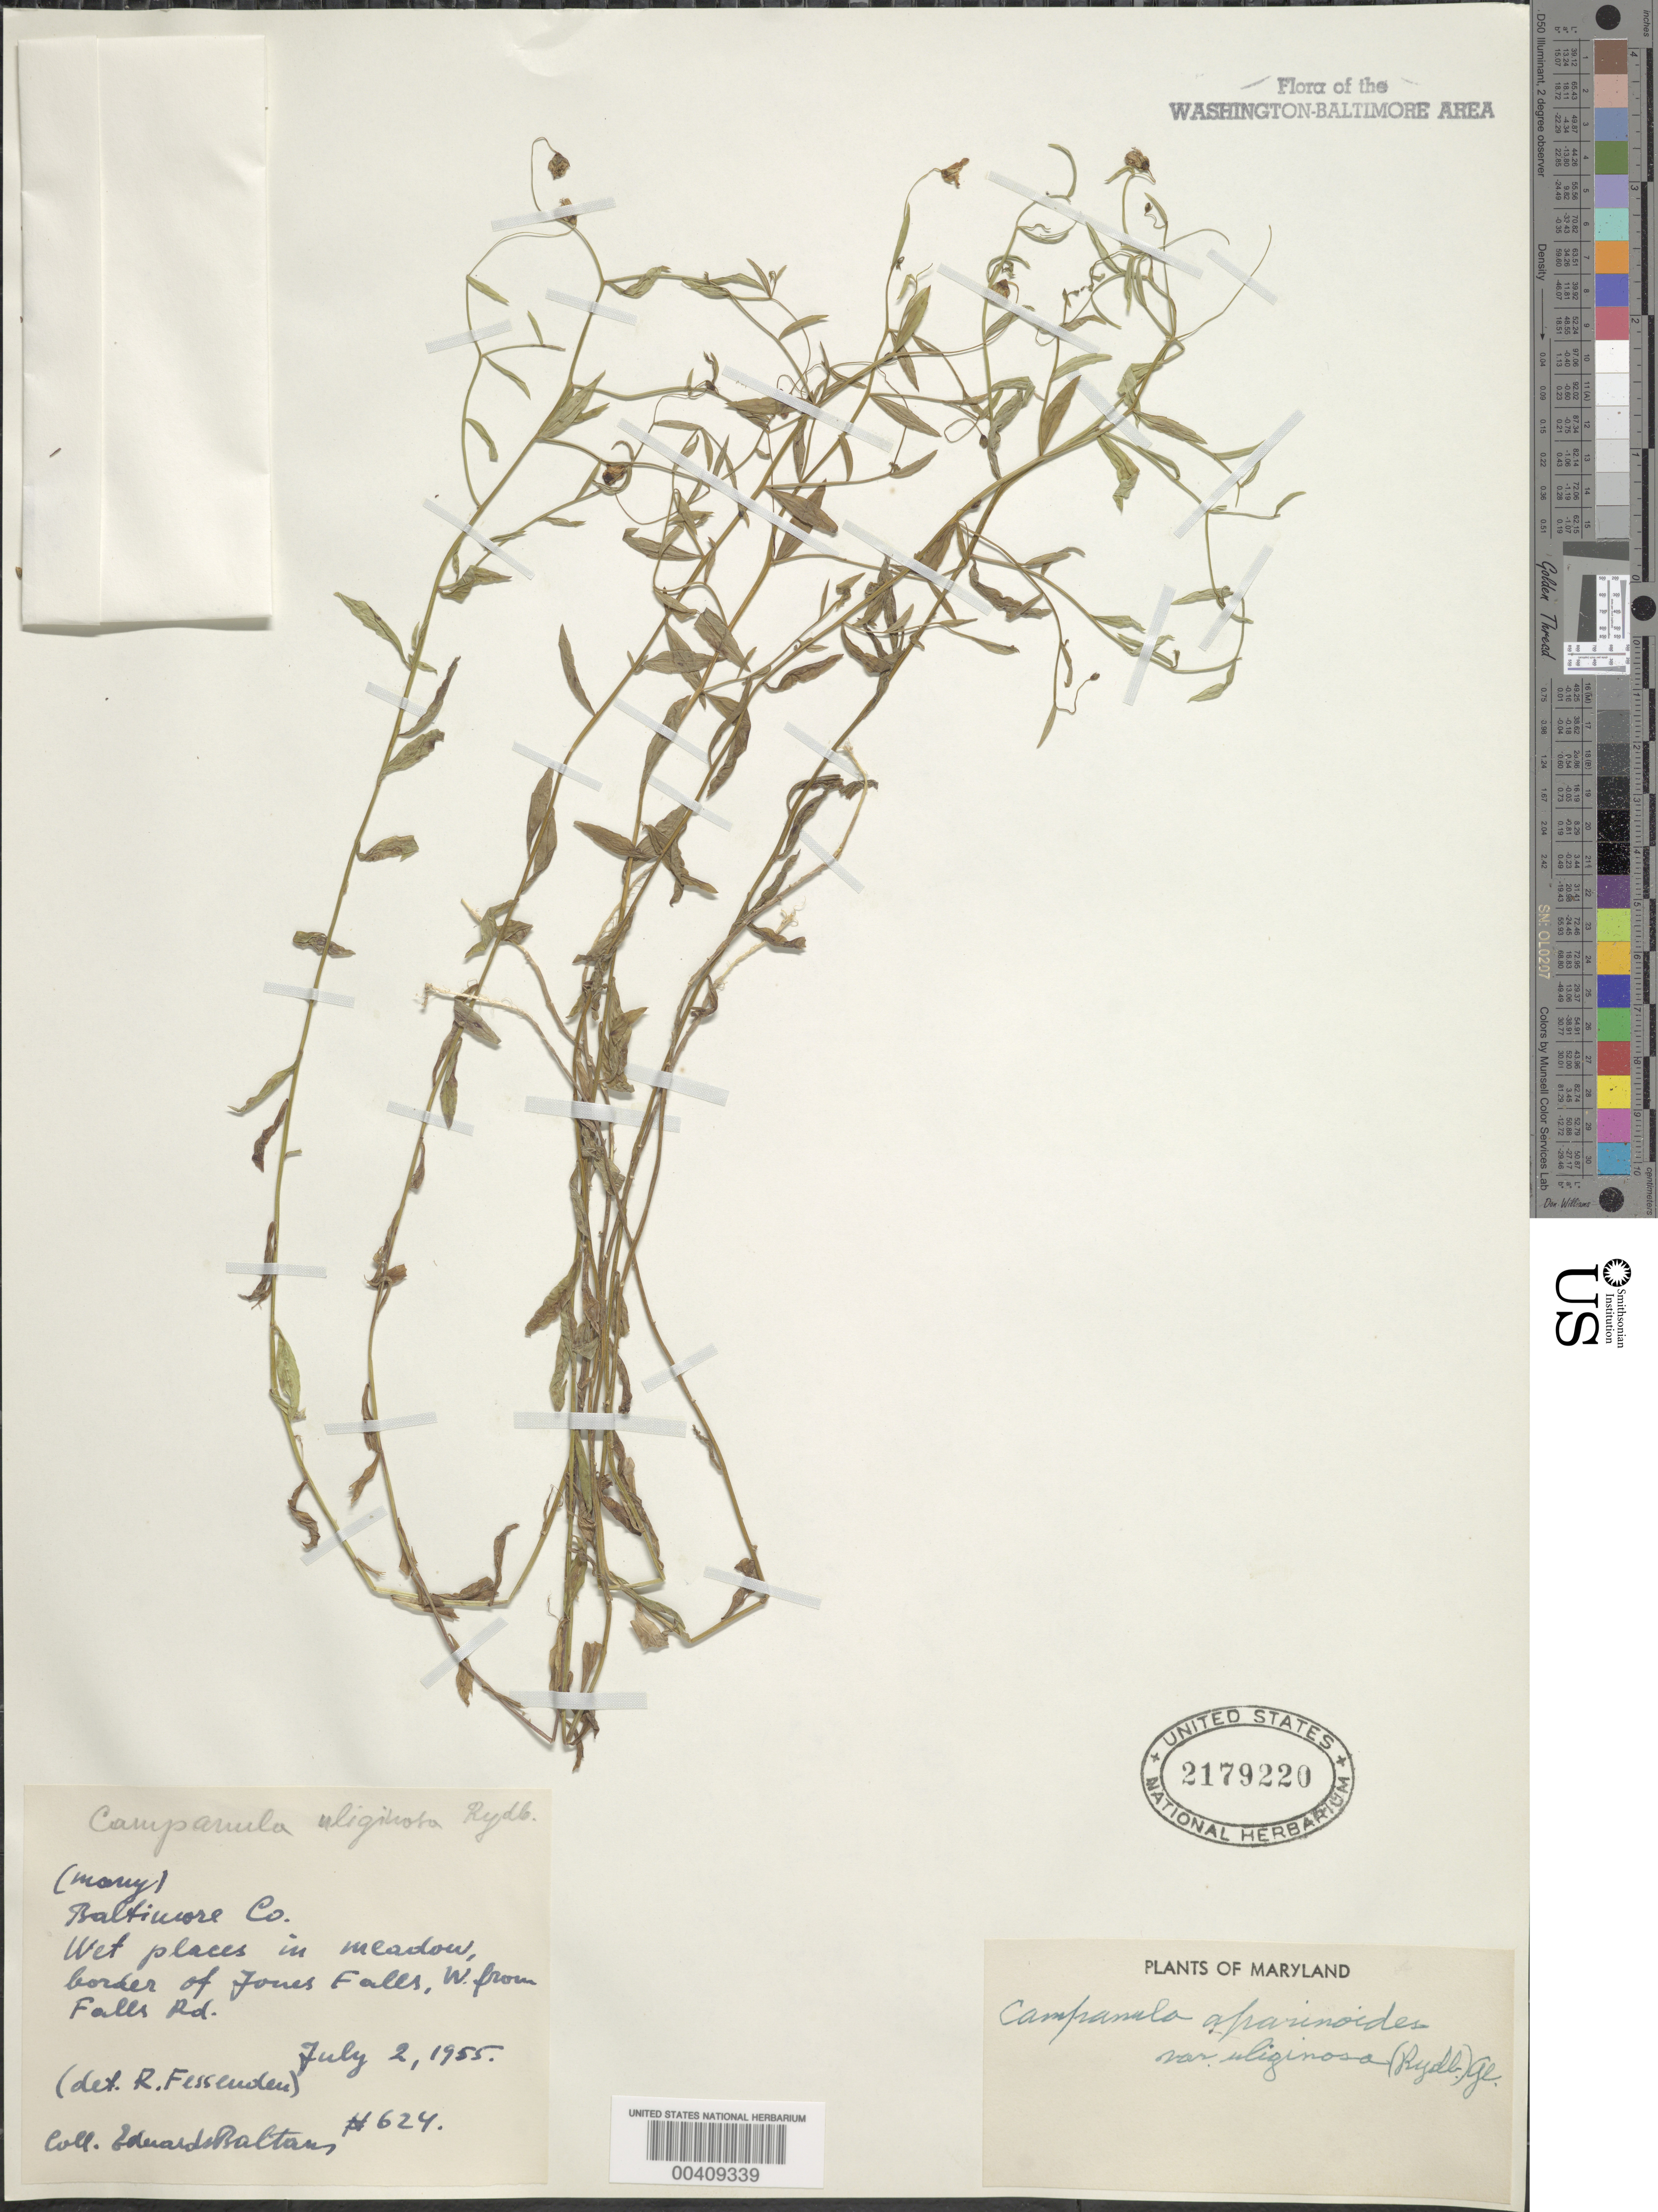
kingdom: Plantae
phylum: Tracheophyta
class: Magnoliopsida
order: Asterales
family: Campanulaceae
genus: Campanula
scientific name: Campanula aparinoides var. uliginosa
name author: (Rydb.) Gleason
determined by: Fessenden, G. R.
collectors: E. Baltars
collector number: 624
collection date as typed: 02 Jul 1955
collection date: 1955-07-02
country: United States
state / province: Maryland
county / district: Baltimore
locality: border of Jones Falls W from Falls Rd.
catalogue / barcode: US 2179220